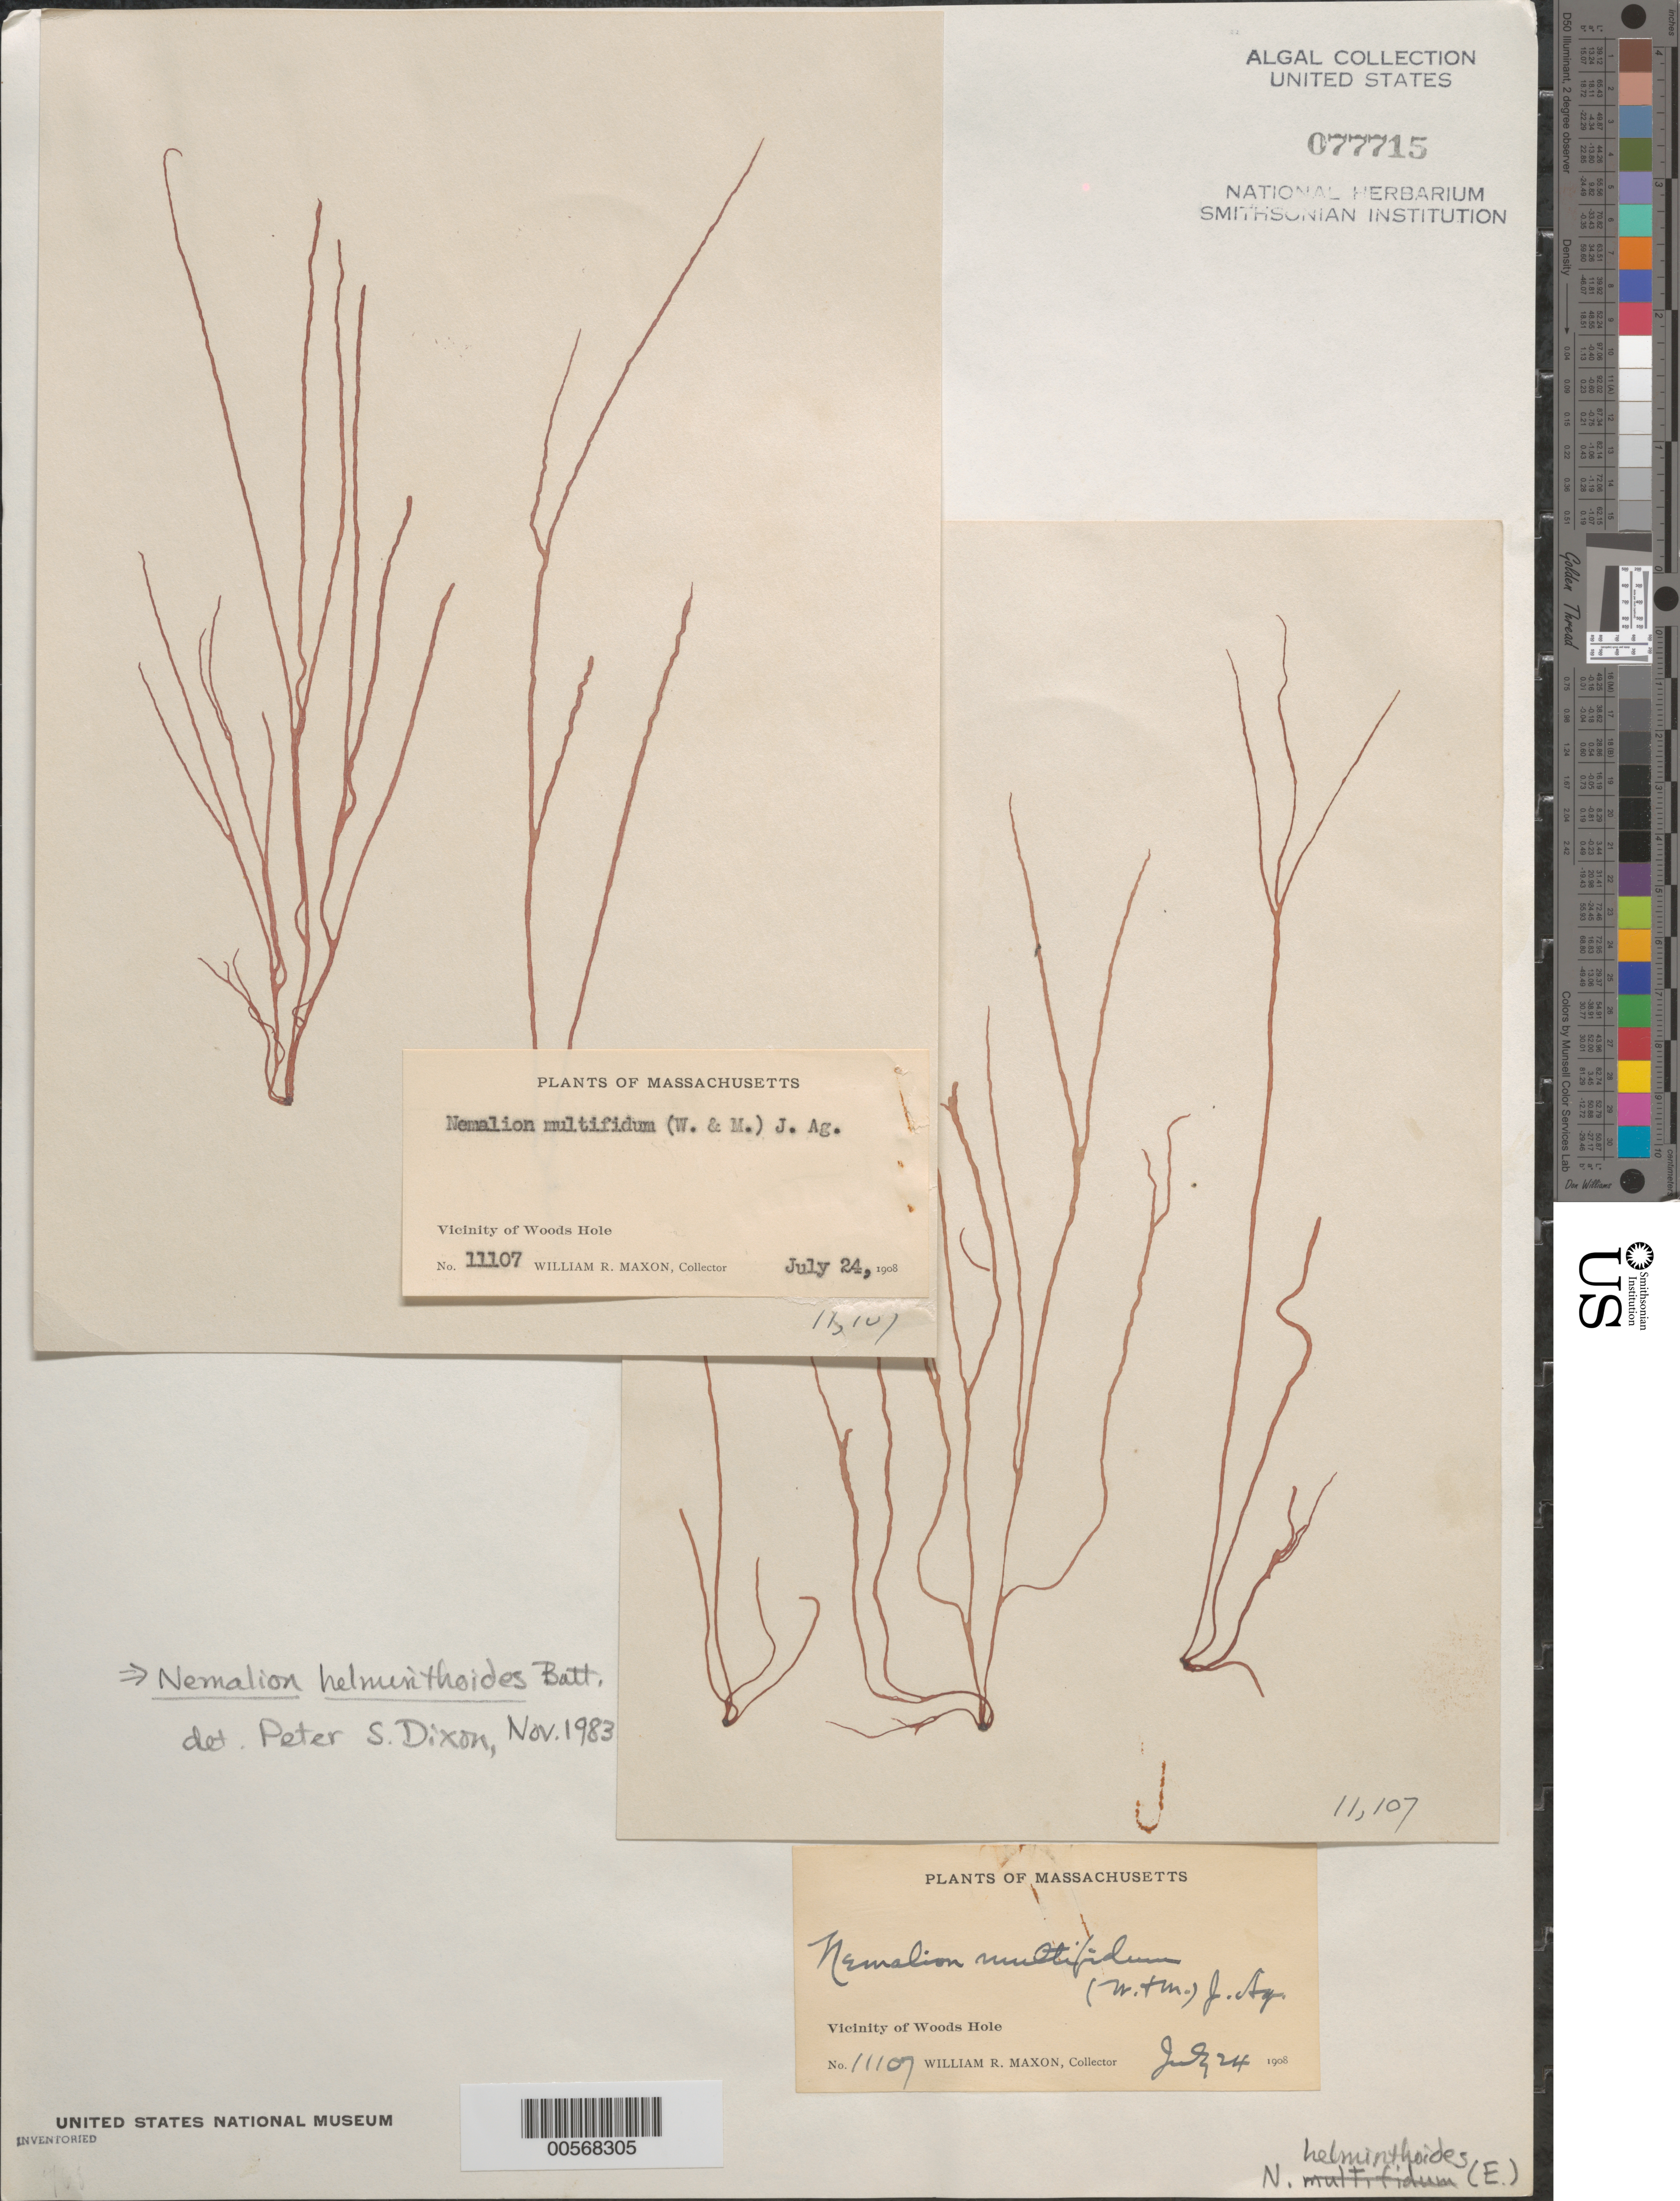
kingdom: Plantae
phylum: Rhodophyta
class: Florideophyceae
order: Nemaliales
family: Nemaliaceae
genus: Nemalion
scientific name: Nemalion multifidum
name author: (Lyngb.) Chauvin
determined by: Algae name updating Project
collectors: W. R. Maxon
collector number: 11107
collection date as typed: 24 Jul 1908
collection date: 1908-07-24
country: United States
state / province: Massachusetts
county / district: Barnstable County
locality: Woods Hole area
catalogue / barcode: US 77715